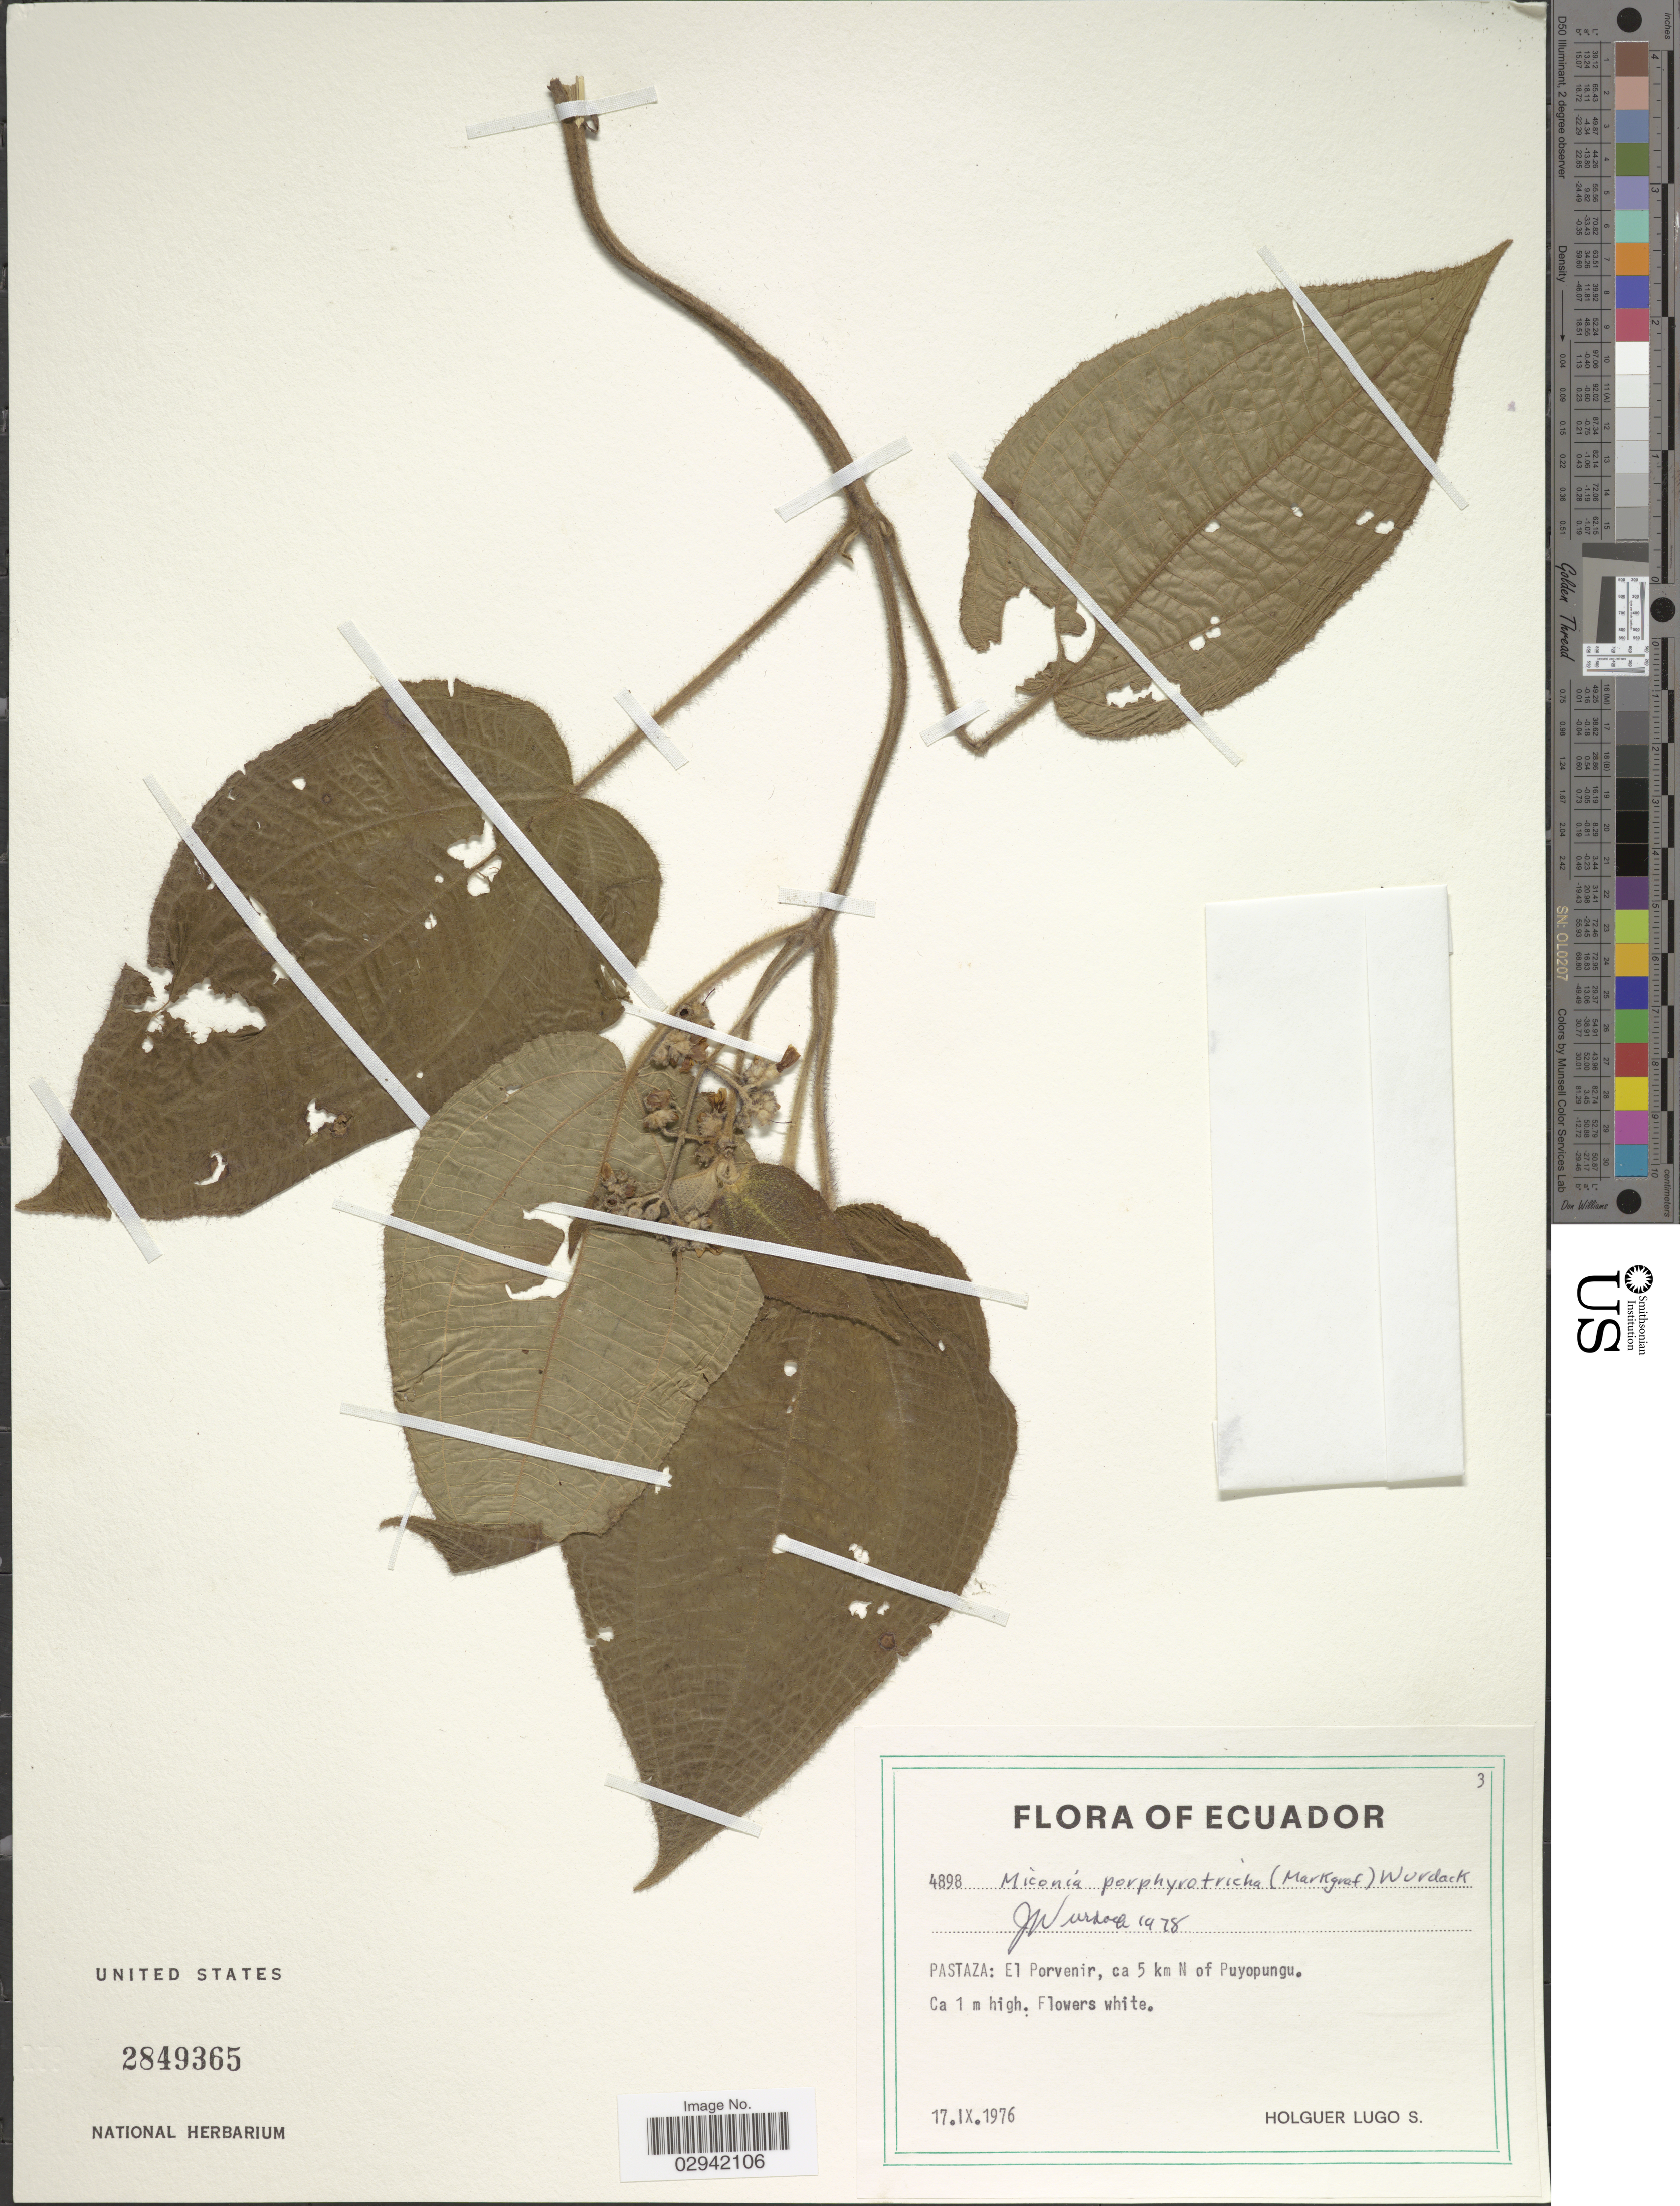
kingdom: Plantae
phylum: Tracheophyta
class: Magnoliopsida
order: Myrtales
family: Melastomataceae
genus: Miconia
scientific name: Miconia porphyrotricha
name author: (Markgr.) Wurdack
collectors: H. Lugo S.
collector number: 4898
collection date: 1976-09-17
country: Ecuador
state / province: Pastaza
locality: El Porvenir, ca 5 km N of Puyopungu.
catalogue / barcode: US 2849365